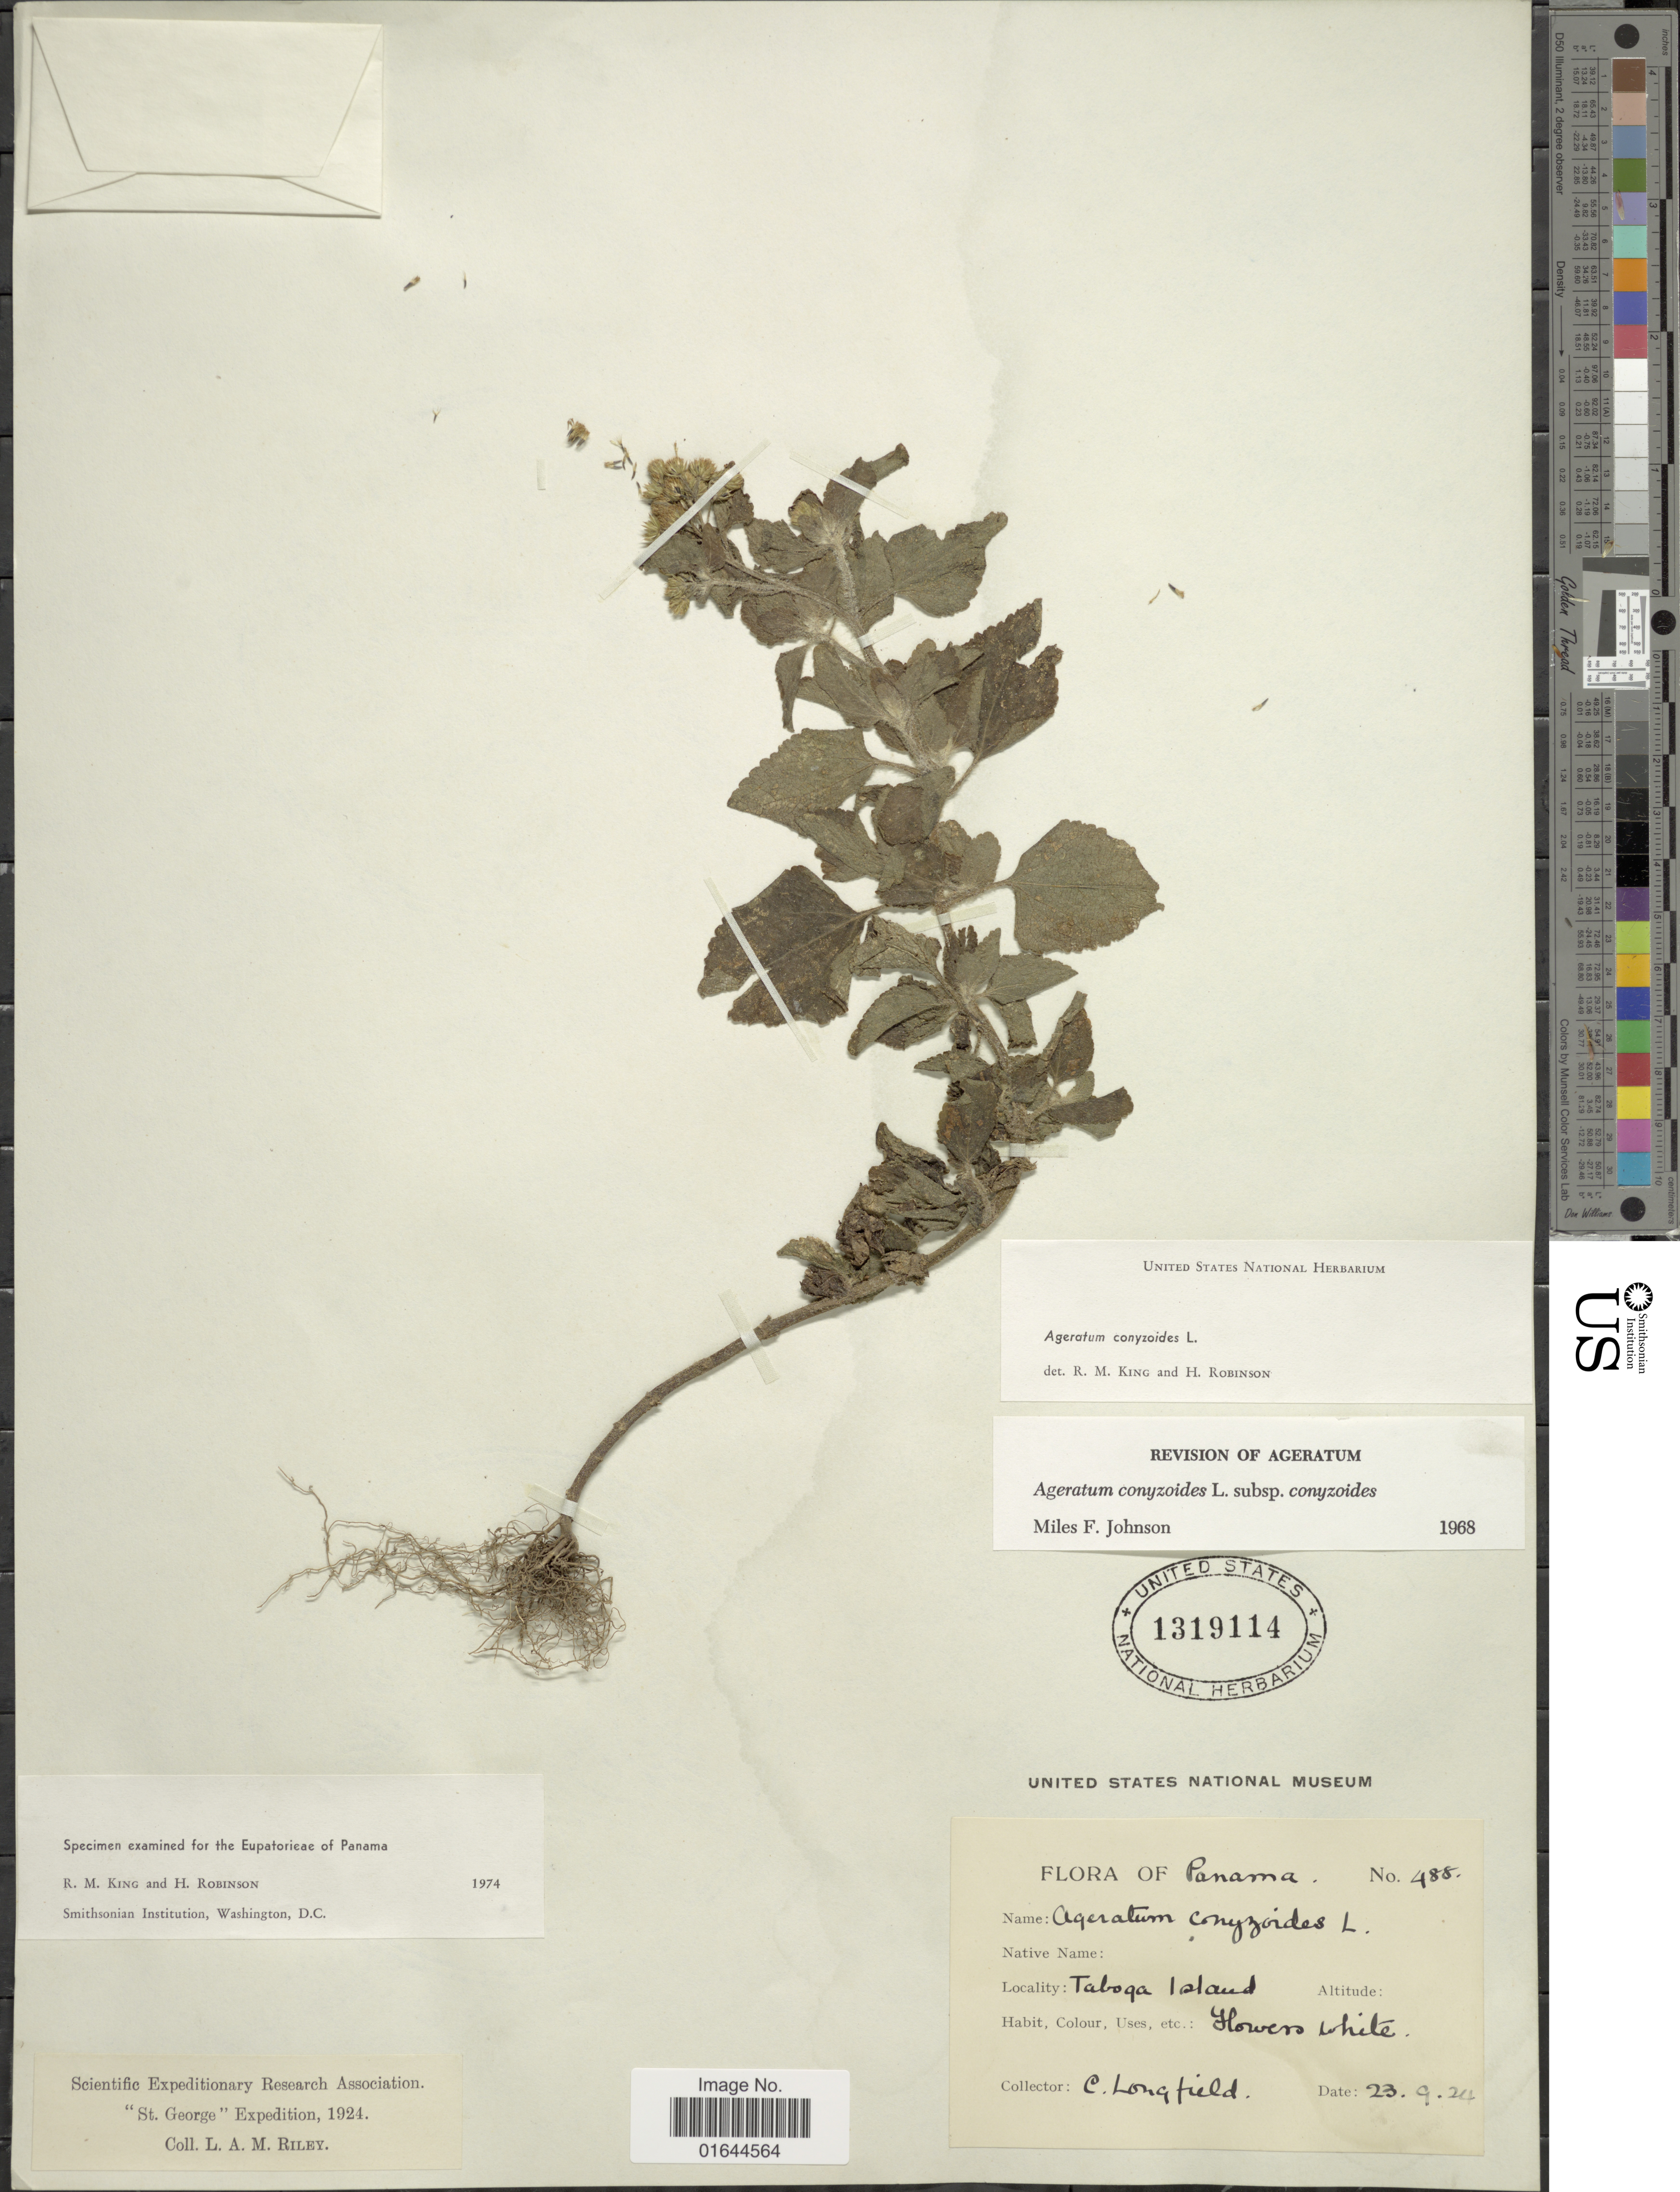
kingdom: Plantae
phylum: Tracheophyta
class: Magnoliopsida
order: Asterales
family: Asteraceae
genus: Ageratum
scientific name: Ageratum conyzoides subsp. conyzoides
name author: L.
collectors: C. Longfield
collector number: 488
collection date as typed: Transcribed d/m/y: 23/9/24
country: Panama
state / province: Panamá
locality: Taboga Island.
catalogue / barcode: US 1319114